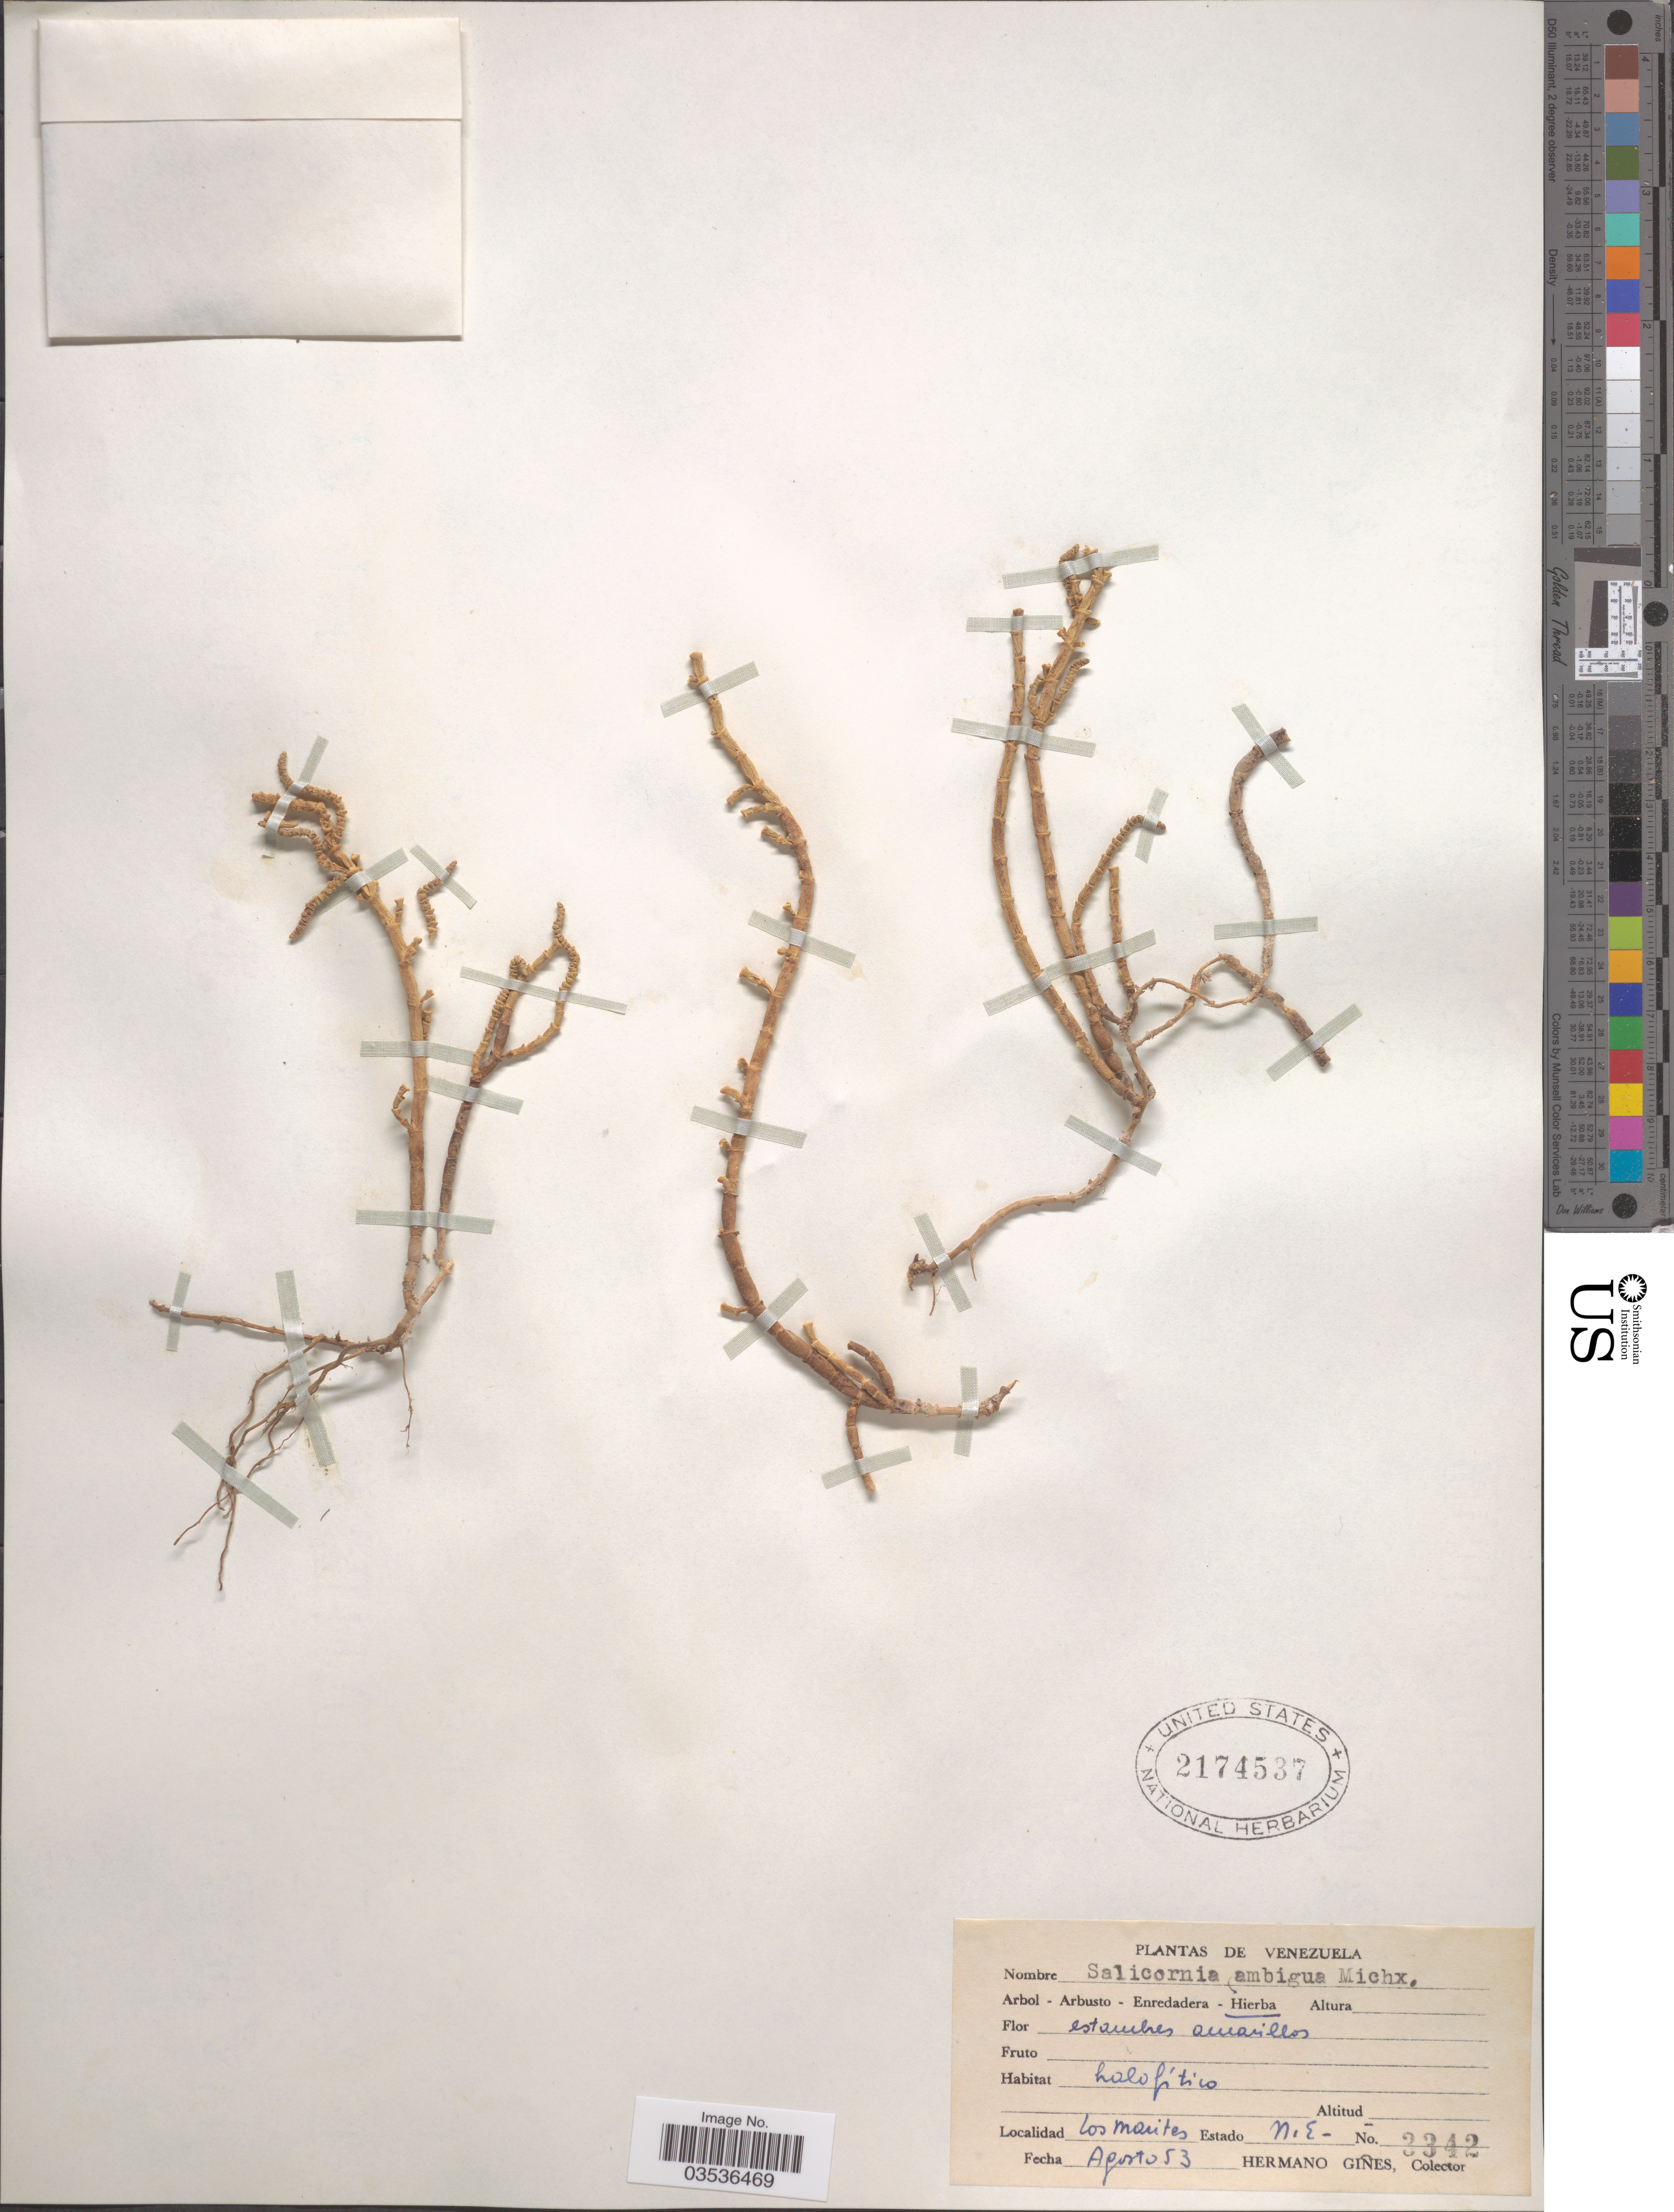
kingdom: Plantae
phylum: Tracheophyta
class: Magnoliopsida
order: Caryophyllales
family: Amaranthaceae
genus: Salicornia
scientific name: Salicornia virginica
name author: L.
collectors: Bro. Gines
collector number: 3342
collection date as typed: Transcribed d/m/y: /8/53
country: Venezuela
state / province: Nueva Esparta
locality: Los Marites.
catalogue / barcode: US 2174537